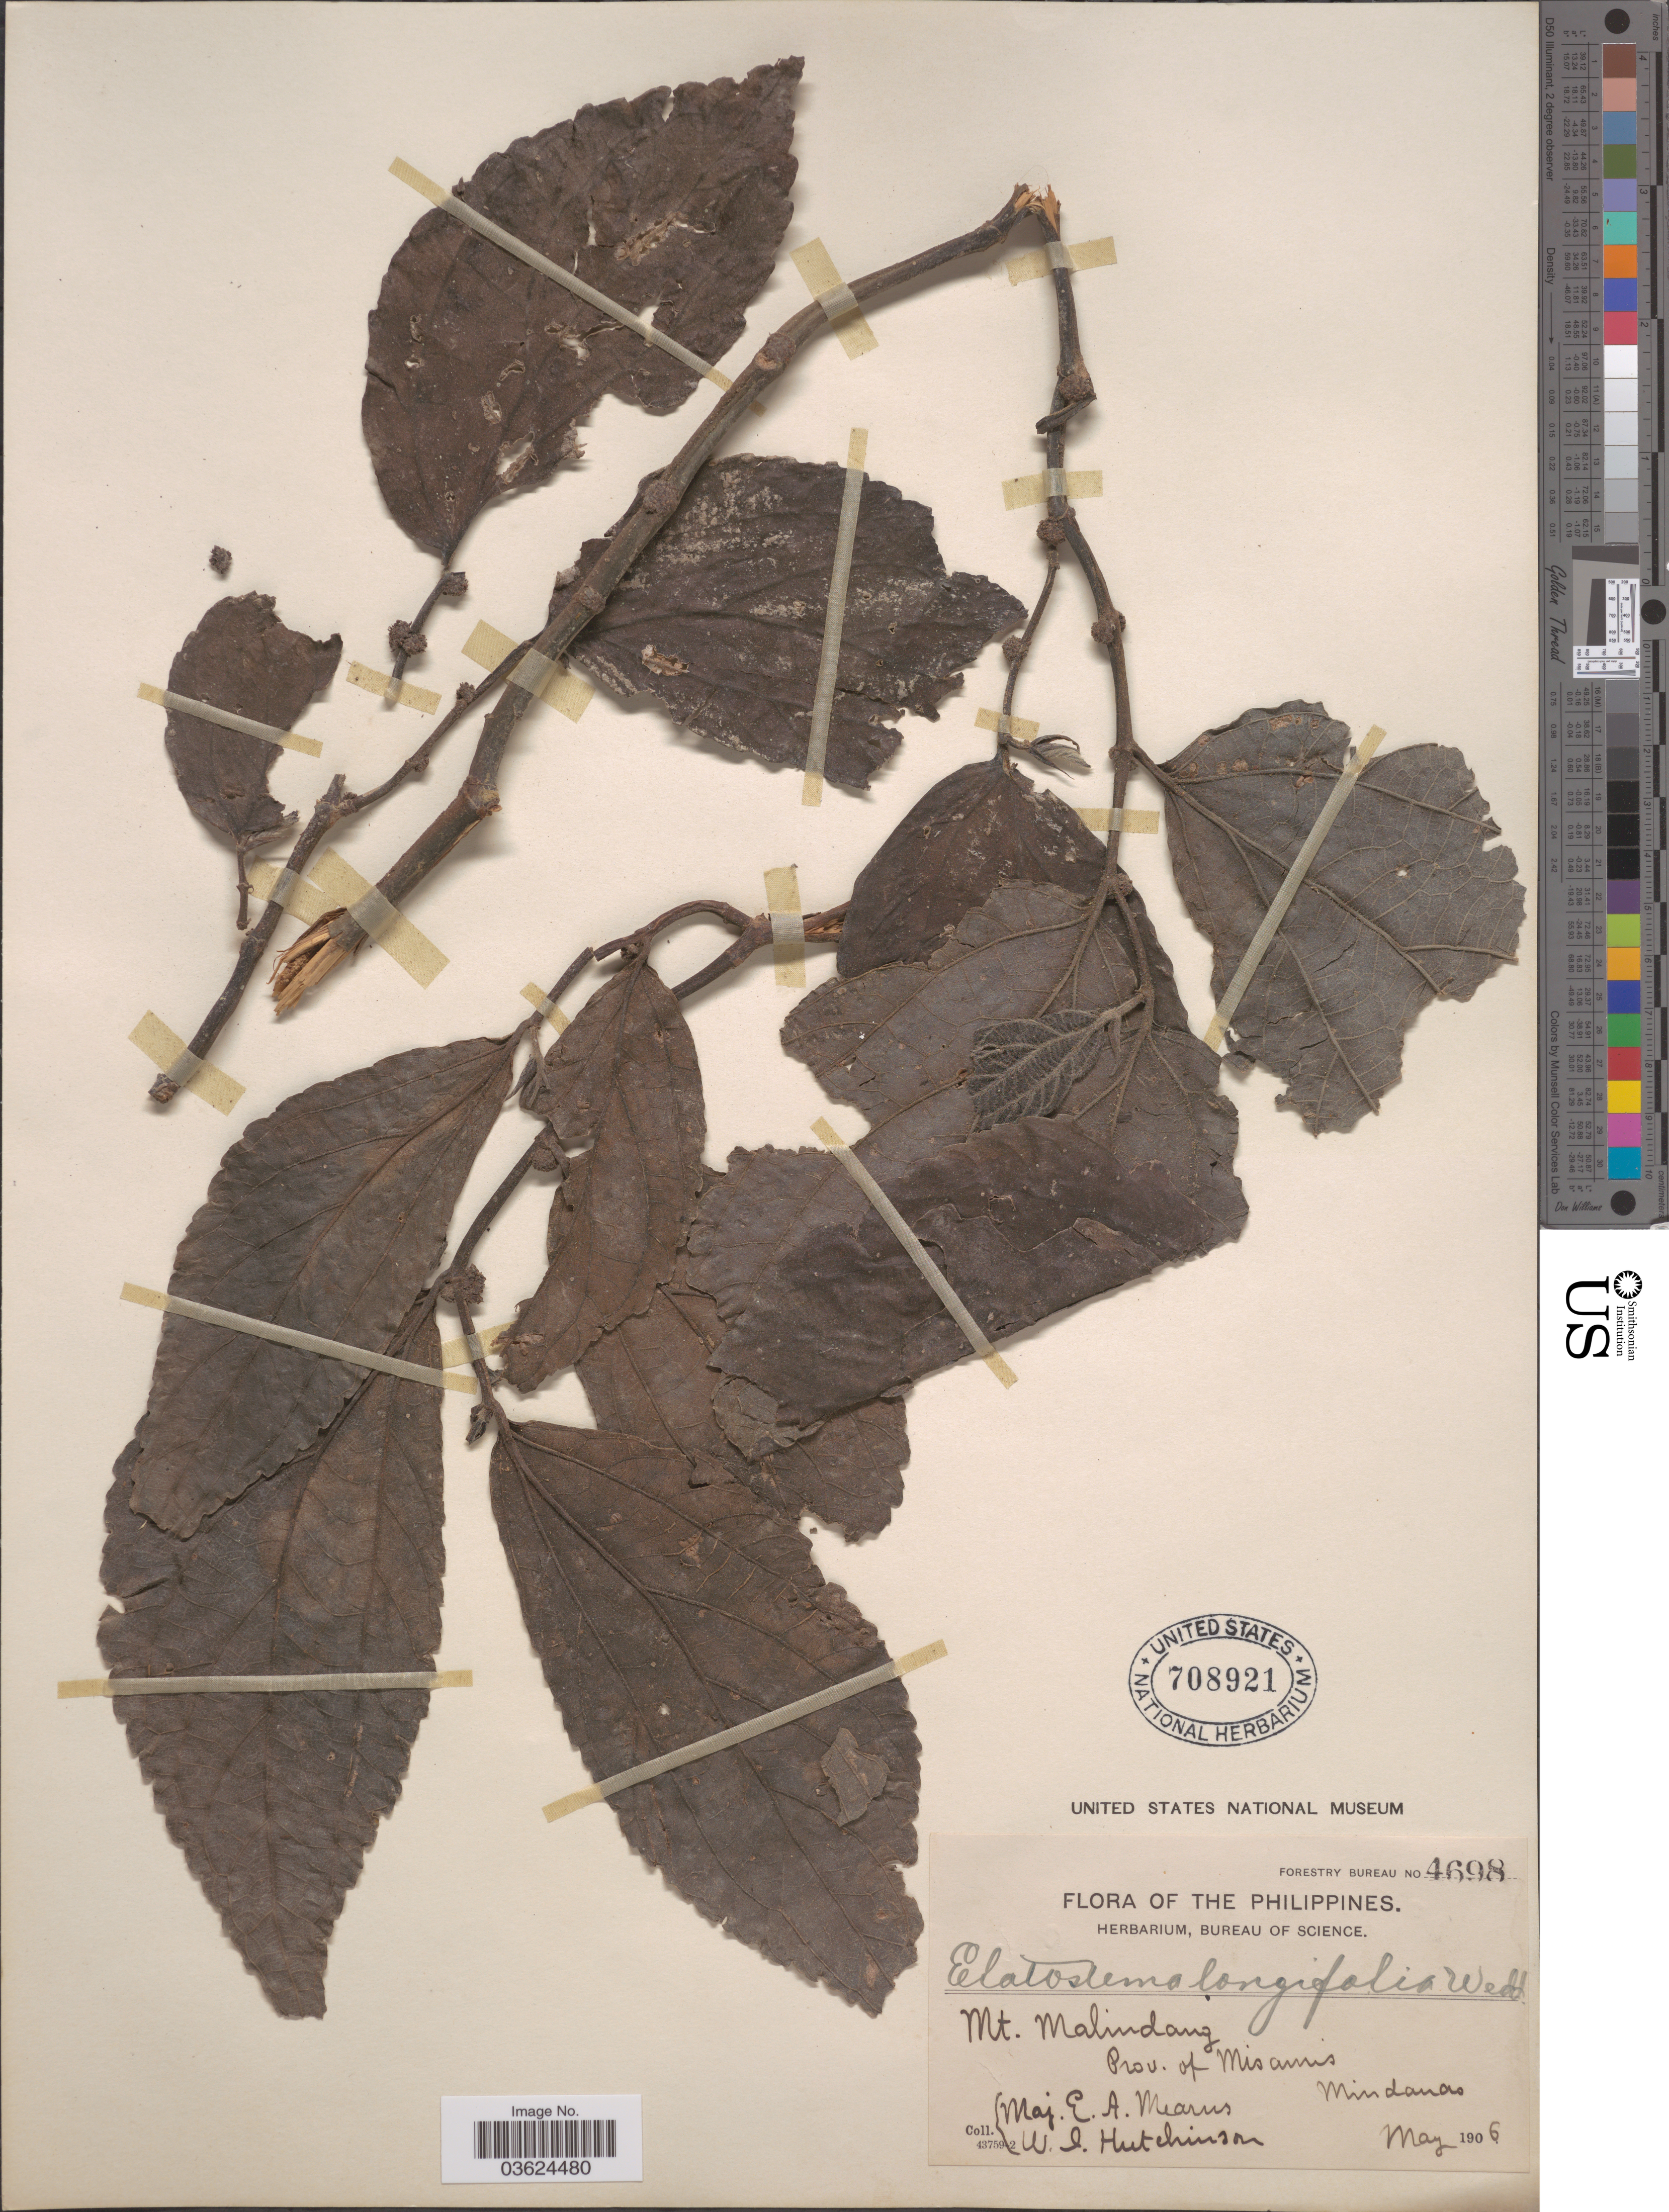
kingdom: Plantae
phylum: Tracheophyta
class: Magnoliopsida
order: Rosales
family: Urticaceae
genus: Elatostema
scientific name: Elatostema longifolium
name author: Wedd.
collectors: E. A. Mearns & W. I. Hutchinson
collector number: Forestry Bureau 4698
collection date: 1906-05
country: Philippines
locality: Mt. Malindang, Prov. of Misamis, Mindanao.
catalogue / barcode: US 708921